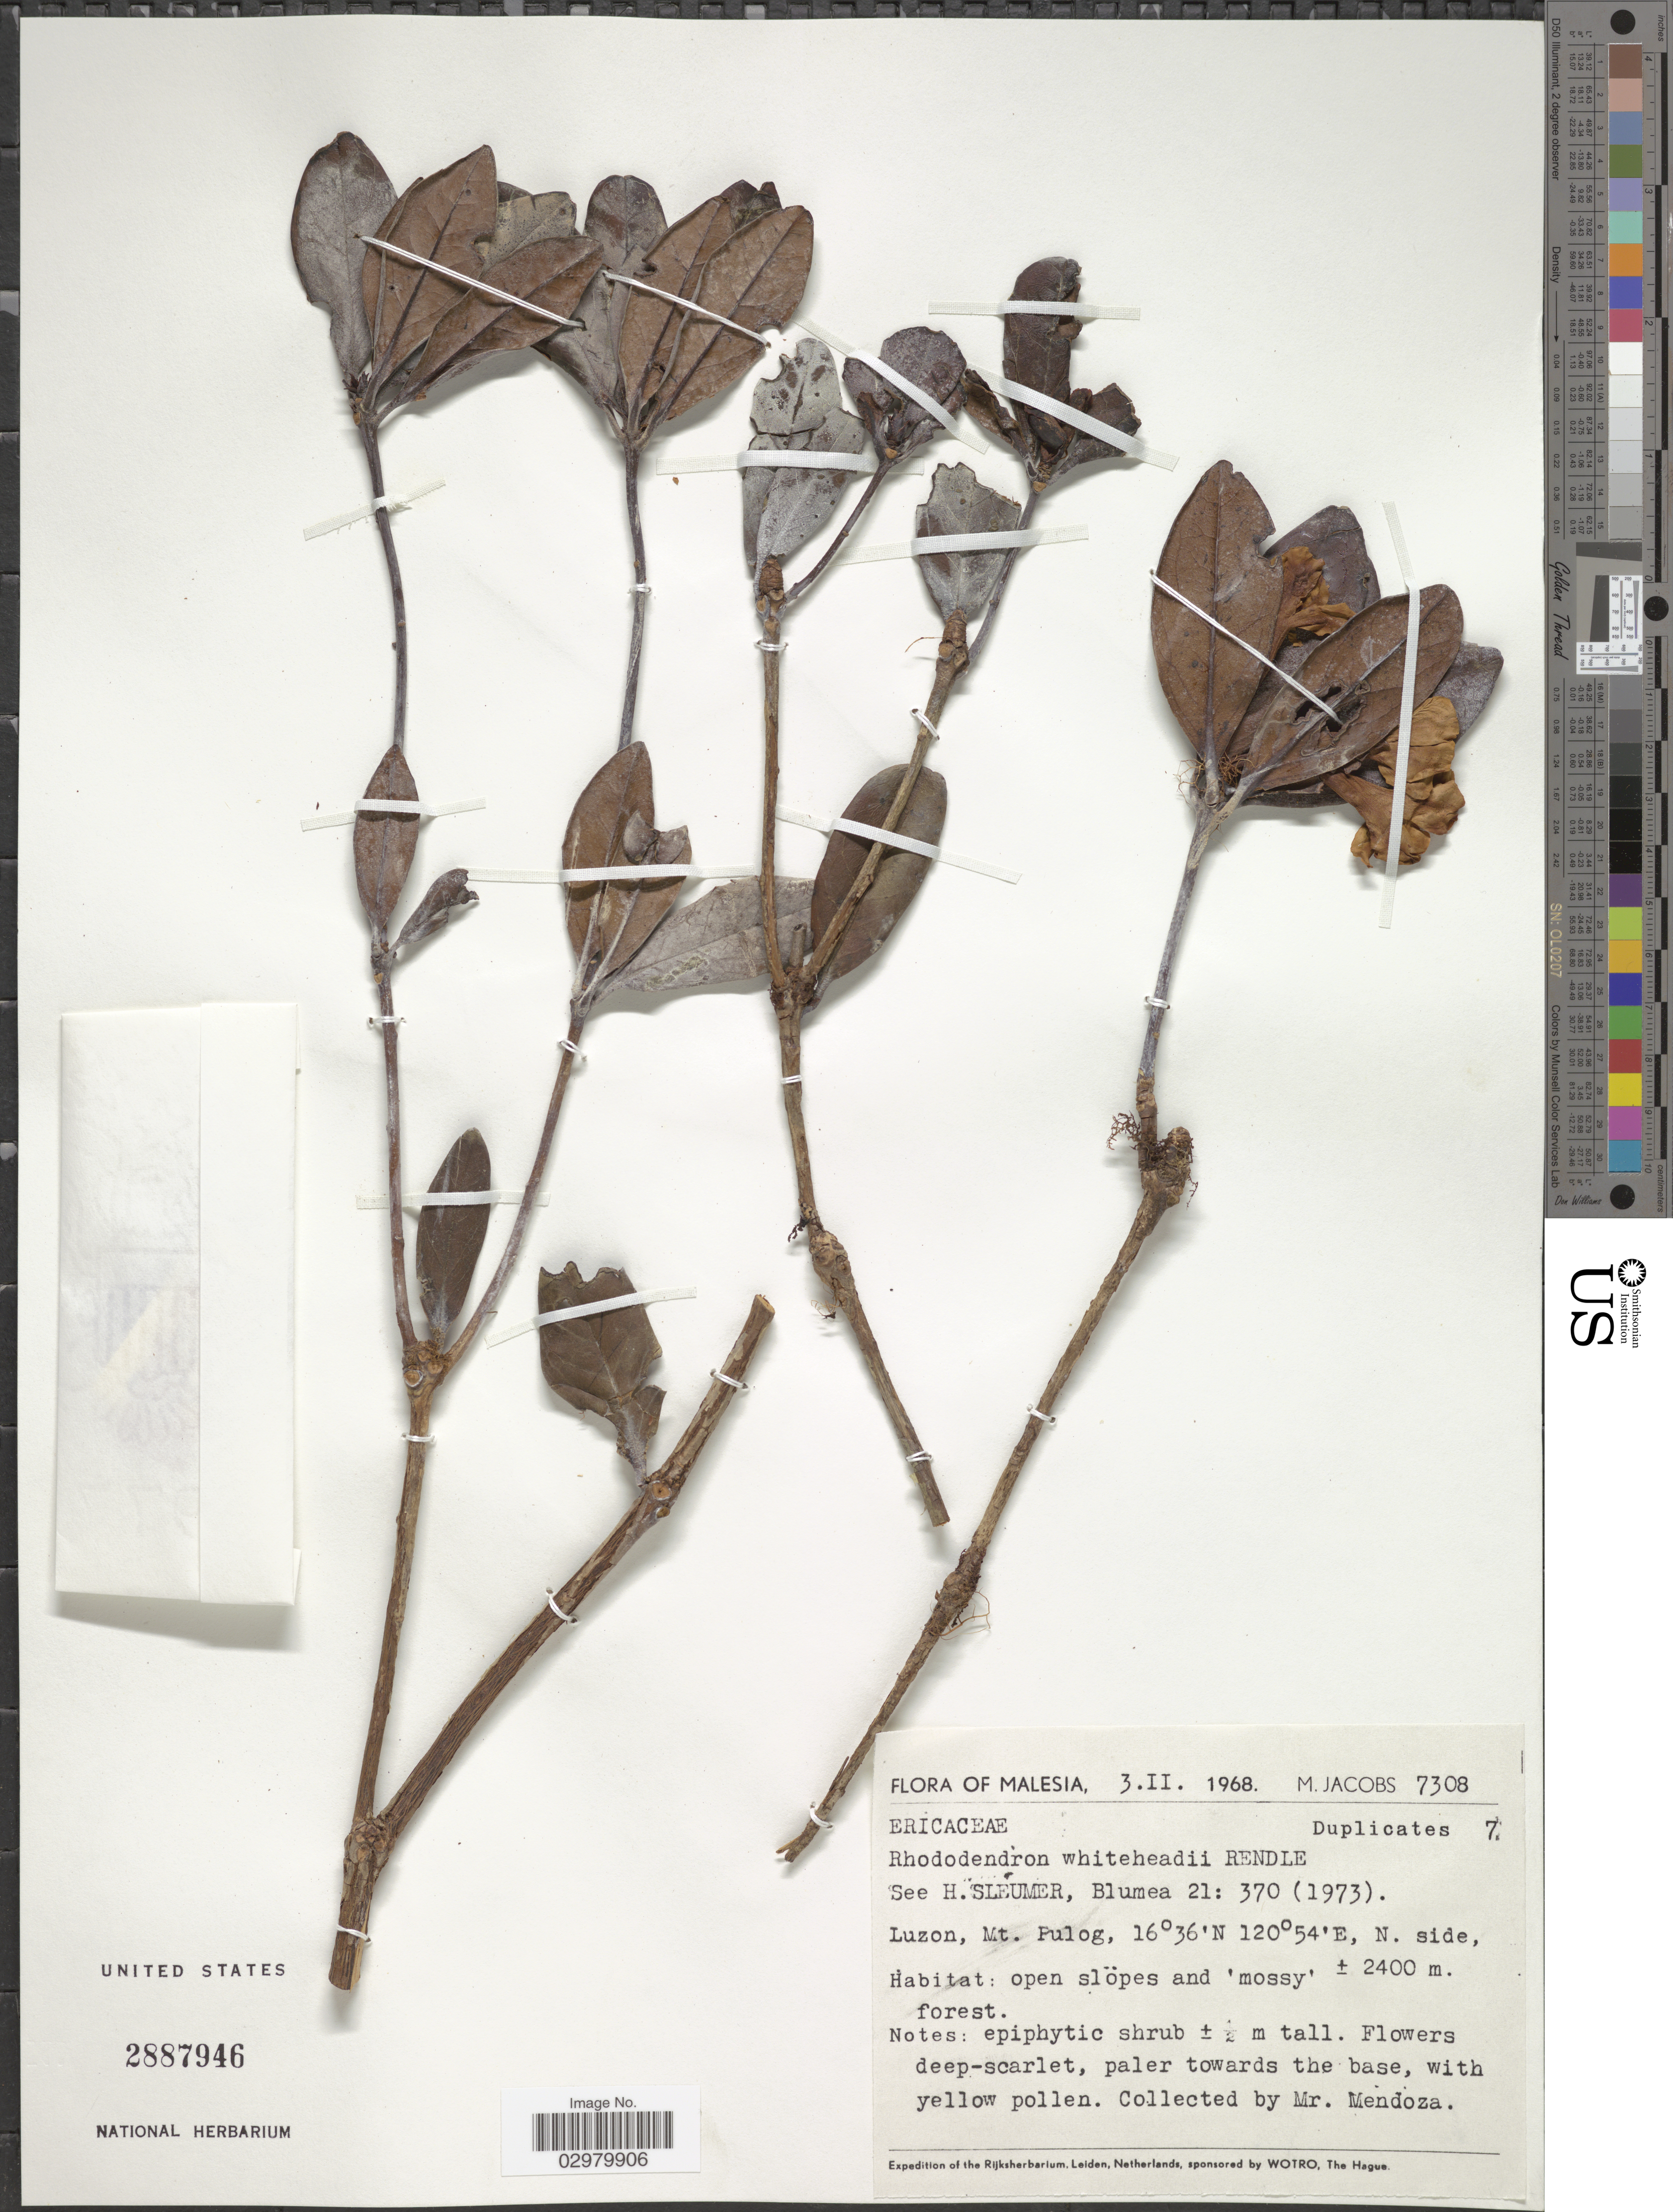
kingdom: Plantae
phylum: Tracheophyta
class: Magnoliopsida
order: Ericales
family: Ericaceae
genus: Rhododendron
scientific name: Rhododendron whiteheadii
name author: Rendle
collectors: M. Jacobs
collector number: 7308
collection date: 1968-02-03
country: Philippines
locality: Luzon, Mt. Pulog. N. side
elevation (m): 2400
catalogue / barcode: US 2887946